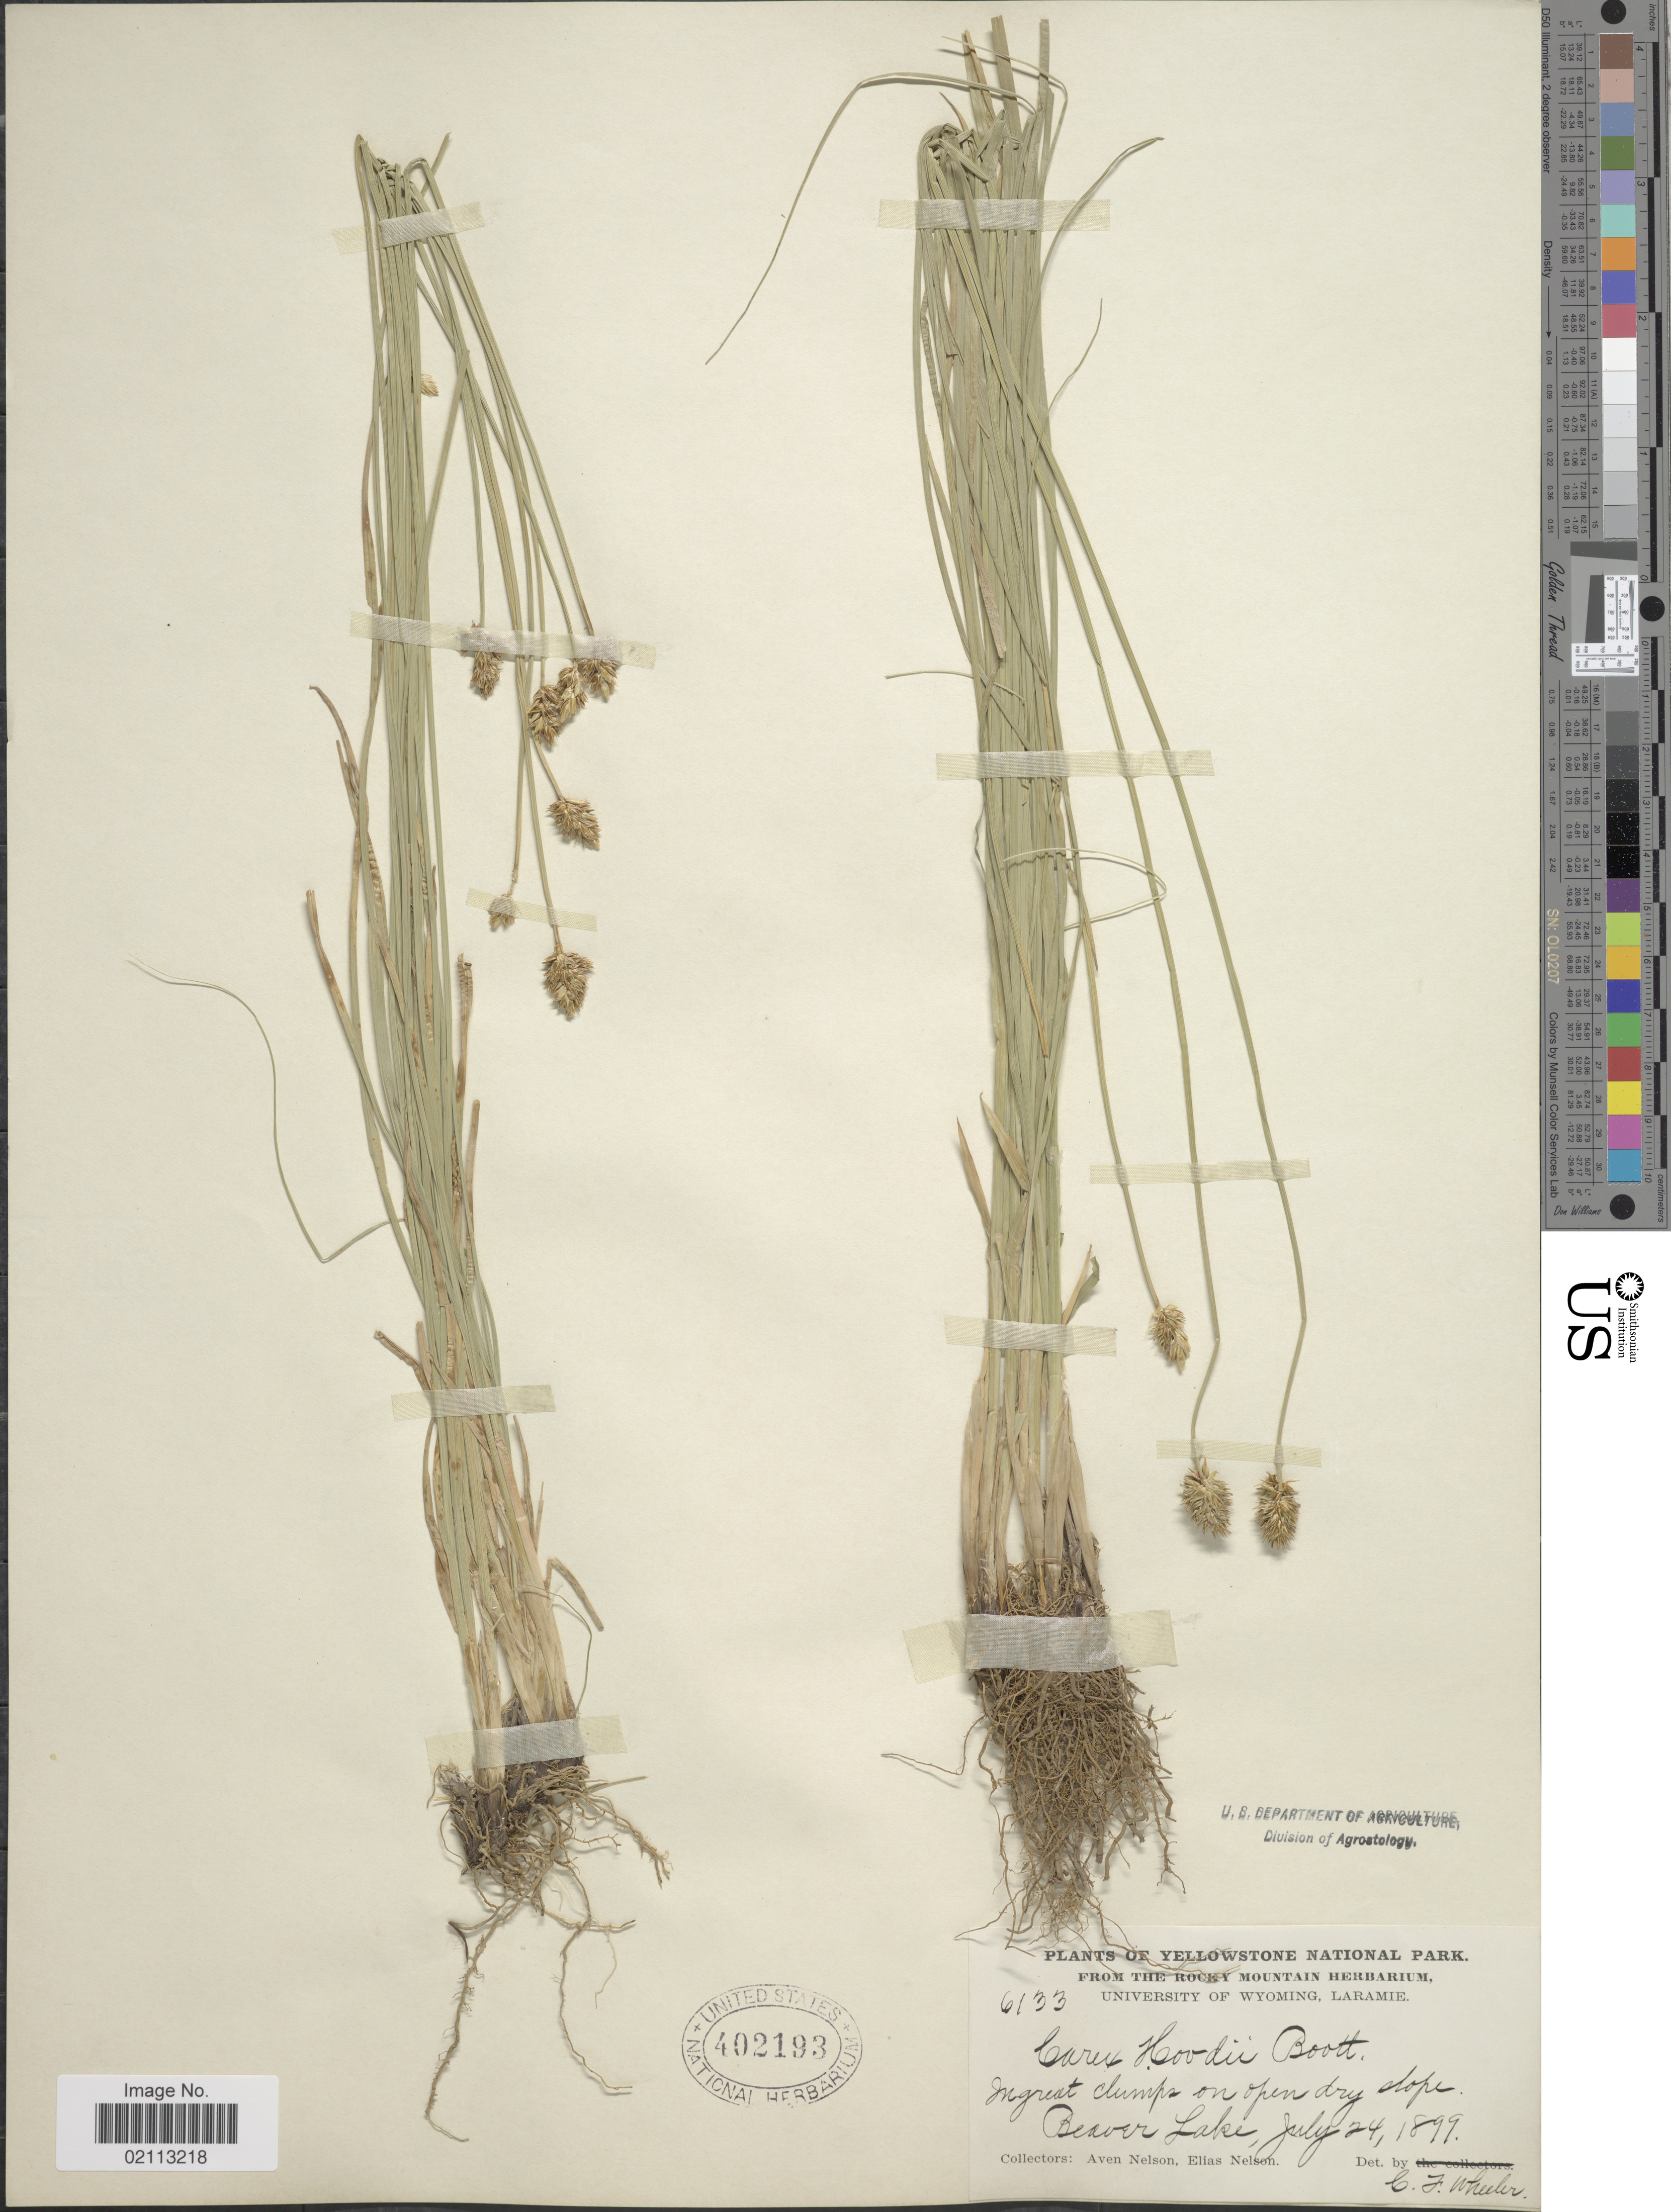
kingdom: Plantae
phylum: Tracheophyta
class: Liliopsida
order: Poales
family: Cyperaceae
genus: Carex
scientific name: Carex hoodii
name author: Boott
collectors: A. Nelson & E. Nelson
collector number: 6133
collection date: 1899-07-24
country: United States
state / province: Wyoming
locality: Yellowstone National Park, Beaver Lake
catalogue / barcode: US 402193